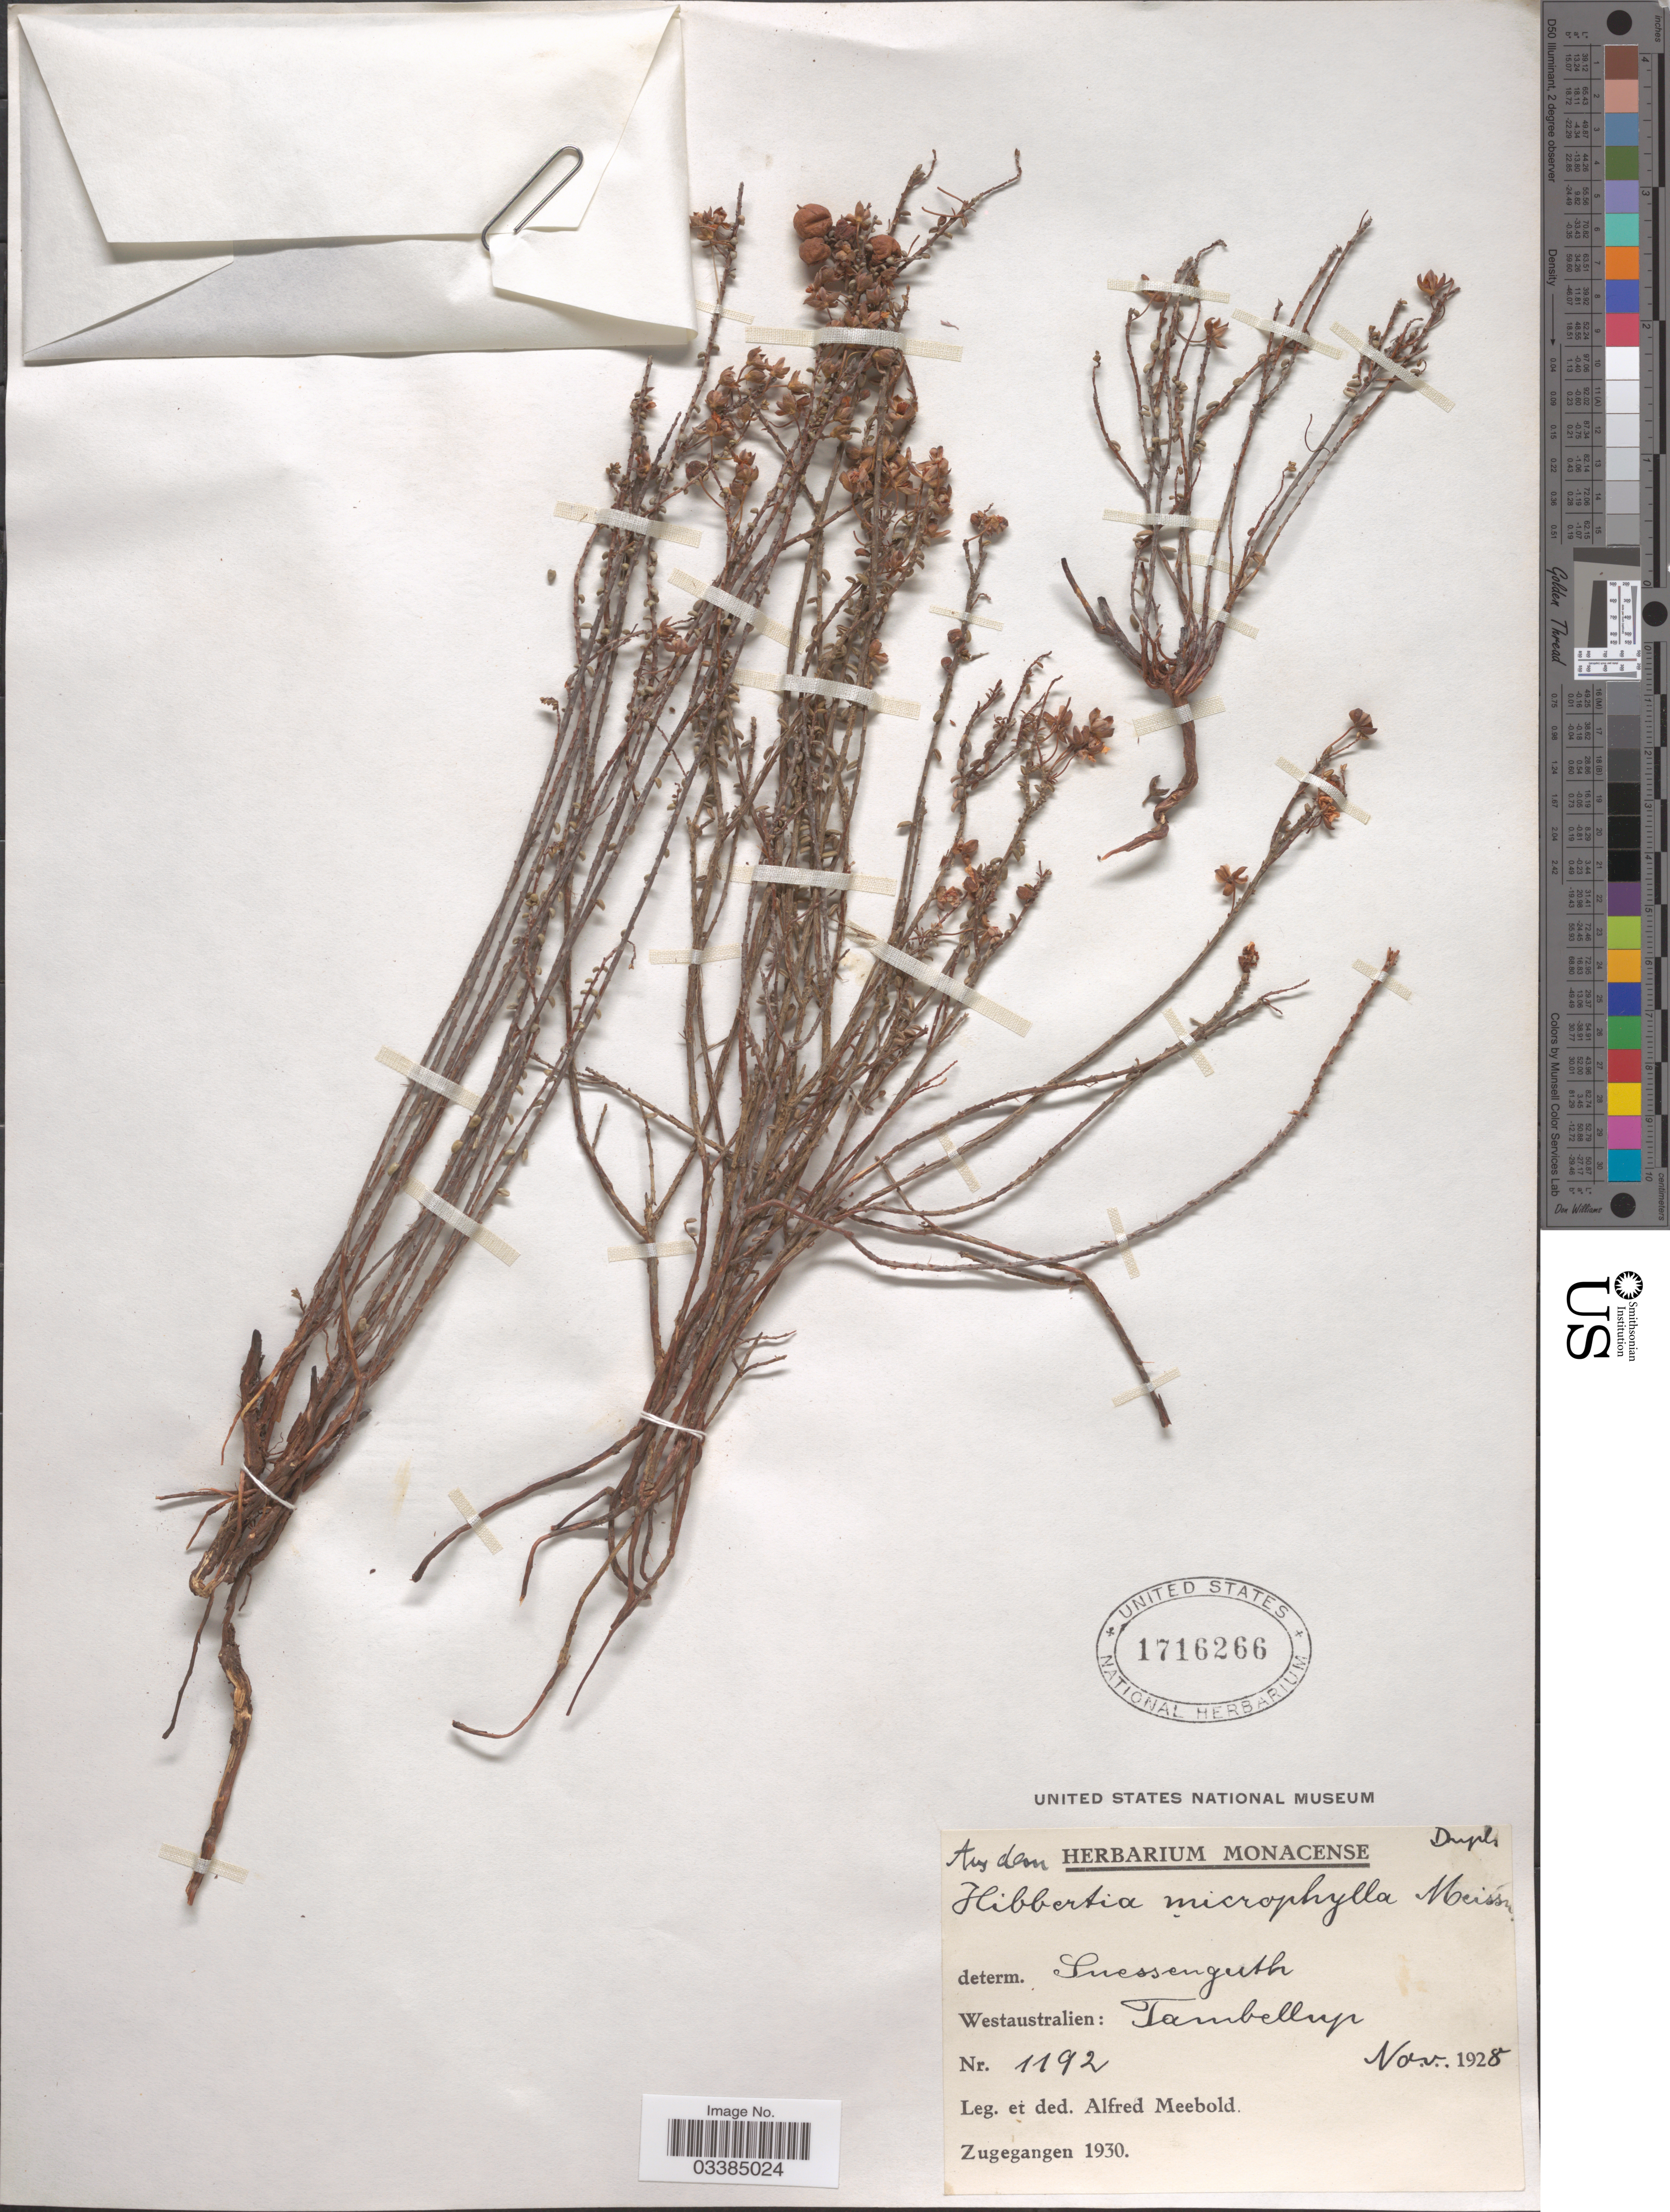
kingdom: Plantae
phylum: Tracheophyta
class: Magnoliopsida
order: Dilleniales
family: Dilleniaceae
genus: Hibbertia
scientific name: Hibbertia microphylla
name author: Steud.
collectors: A. Meebold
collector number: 1192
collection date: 1928-11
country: Australia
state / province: Western Australia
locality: Westaustralien: Tambellup.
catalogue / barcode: US 1716266